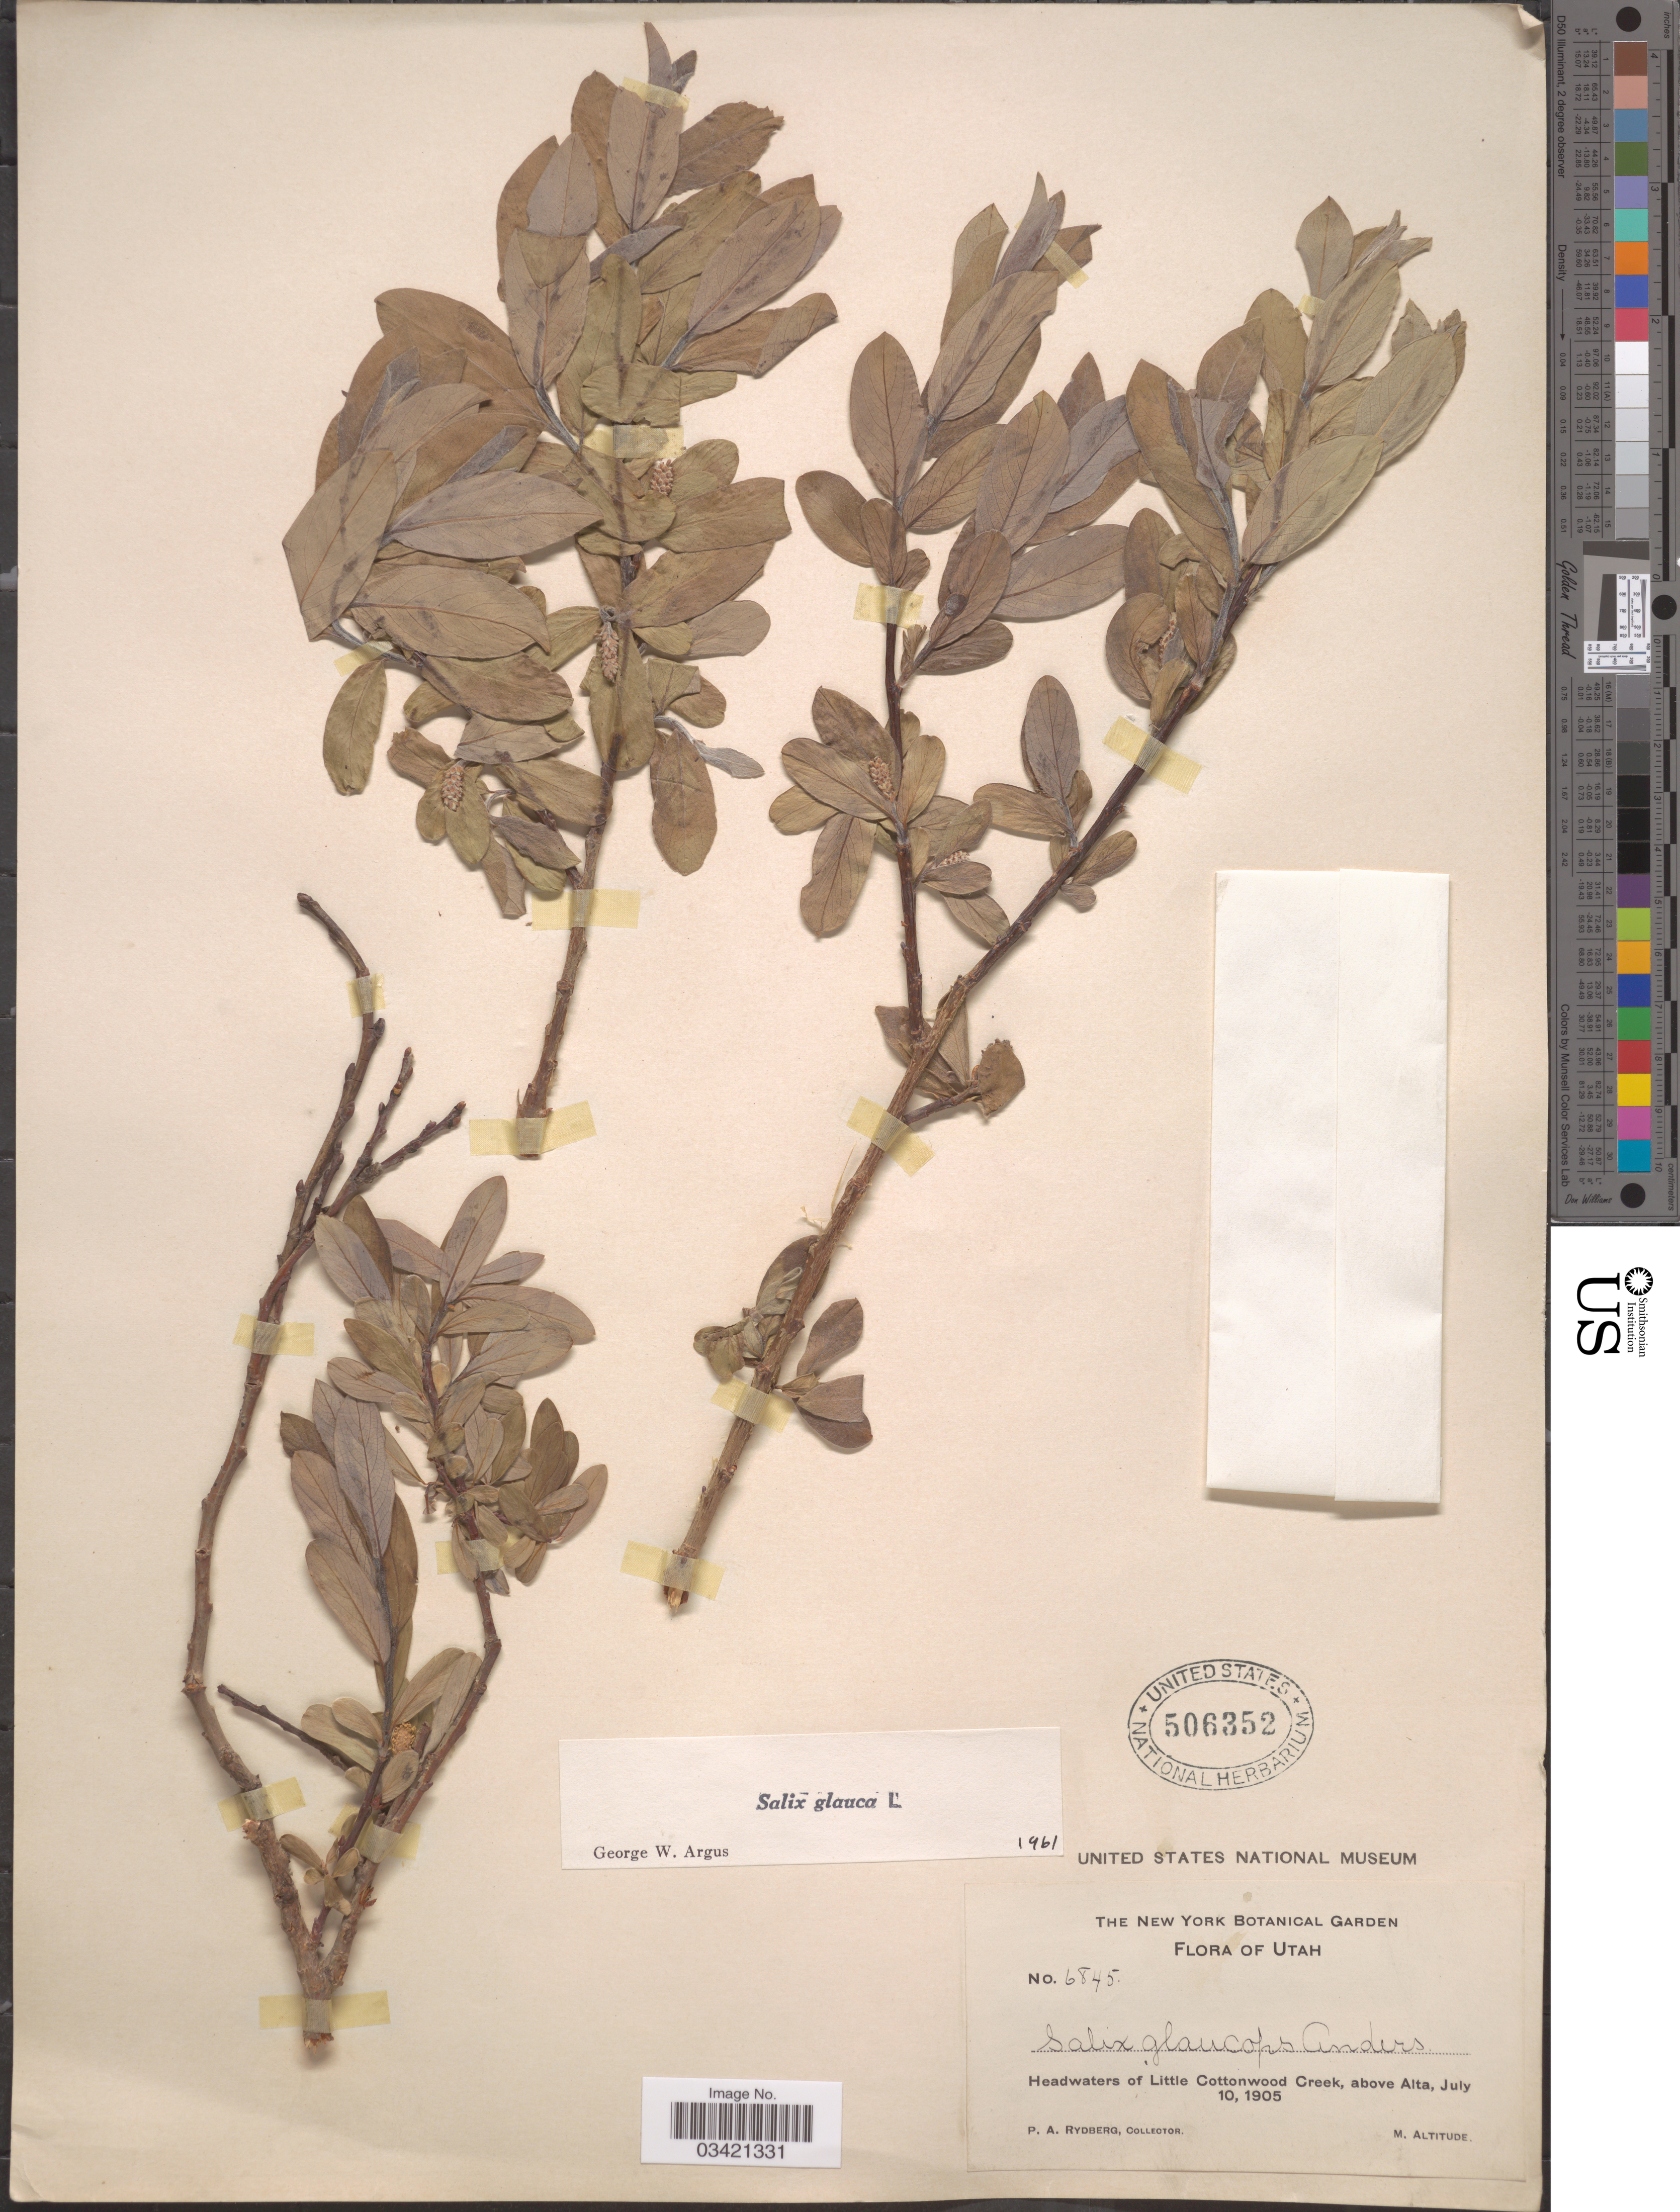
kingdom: Plantae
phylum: Tracheophyta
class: Magnoliopsida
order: Malpighiales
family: Salicaceae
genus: Salix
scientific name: Salix glauca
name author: L.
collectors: P. A. Rydberg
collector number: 6845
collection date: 1905-07-10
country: United States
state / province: Utah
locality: Headwaters of Little Cottonwood Creek, above Alta.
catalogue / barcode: US 506352